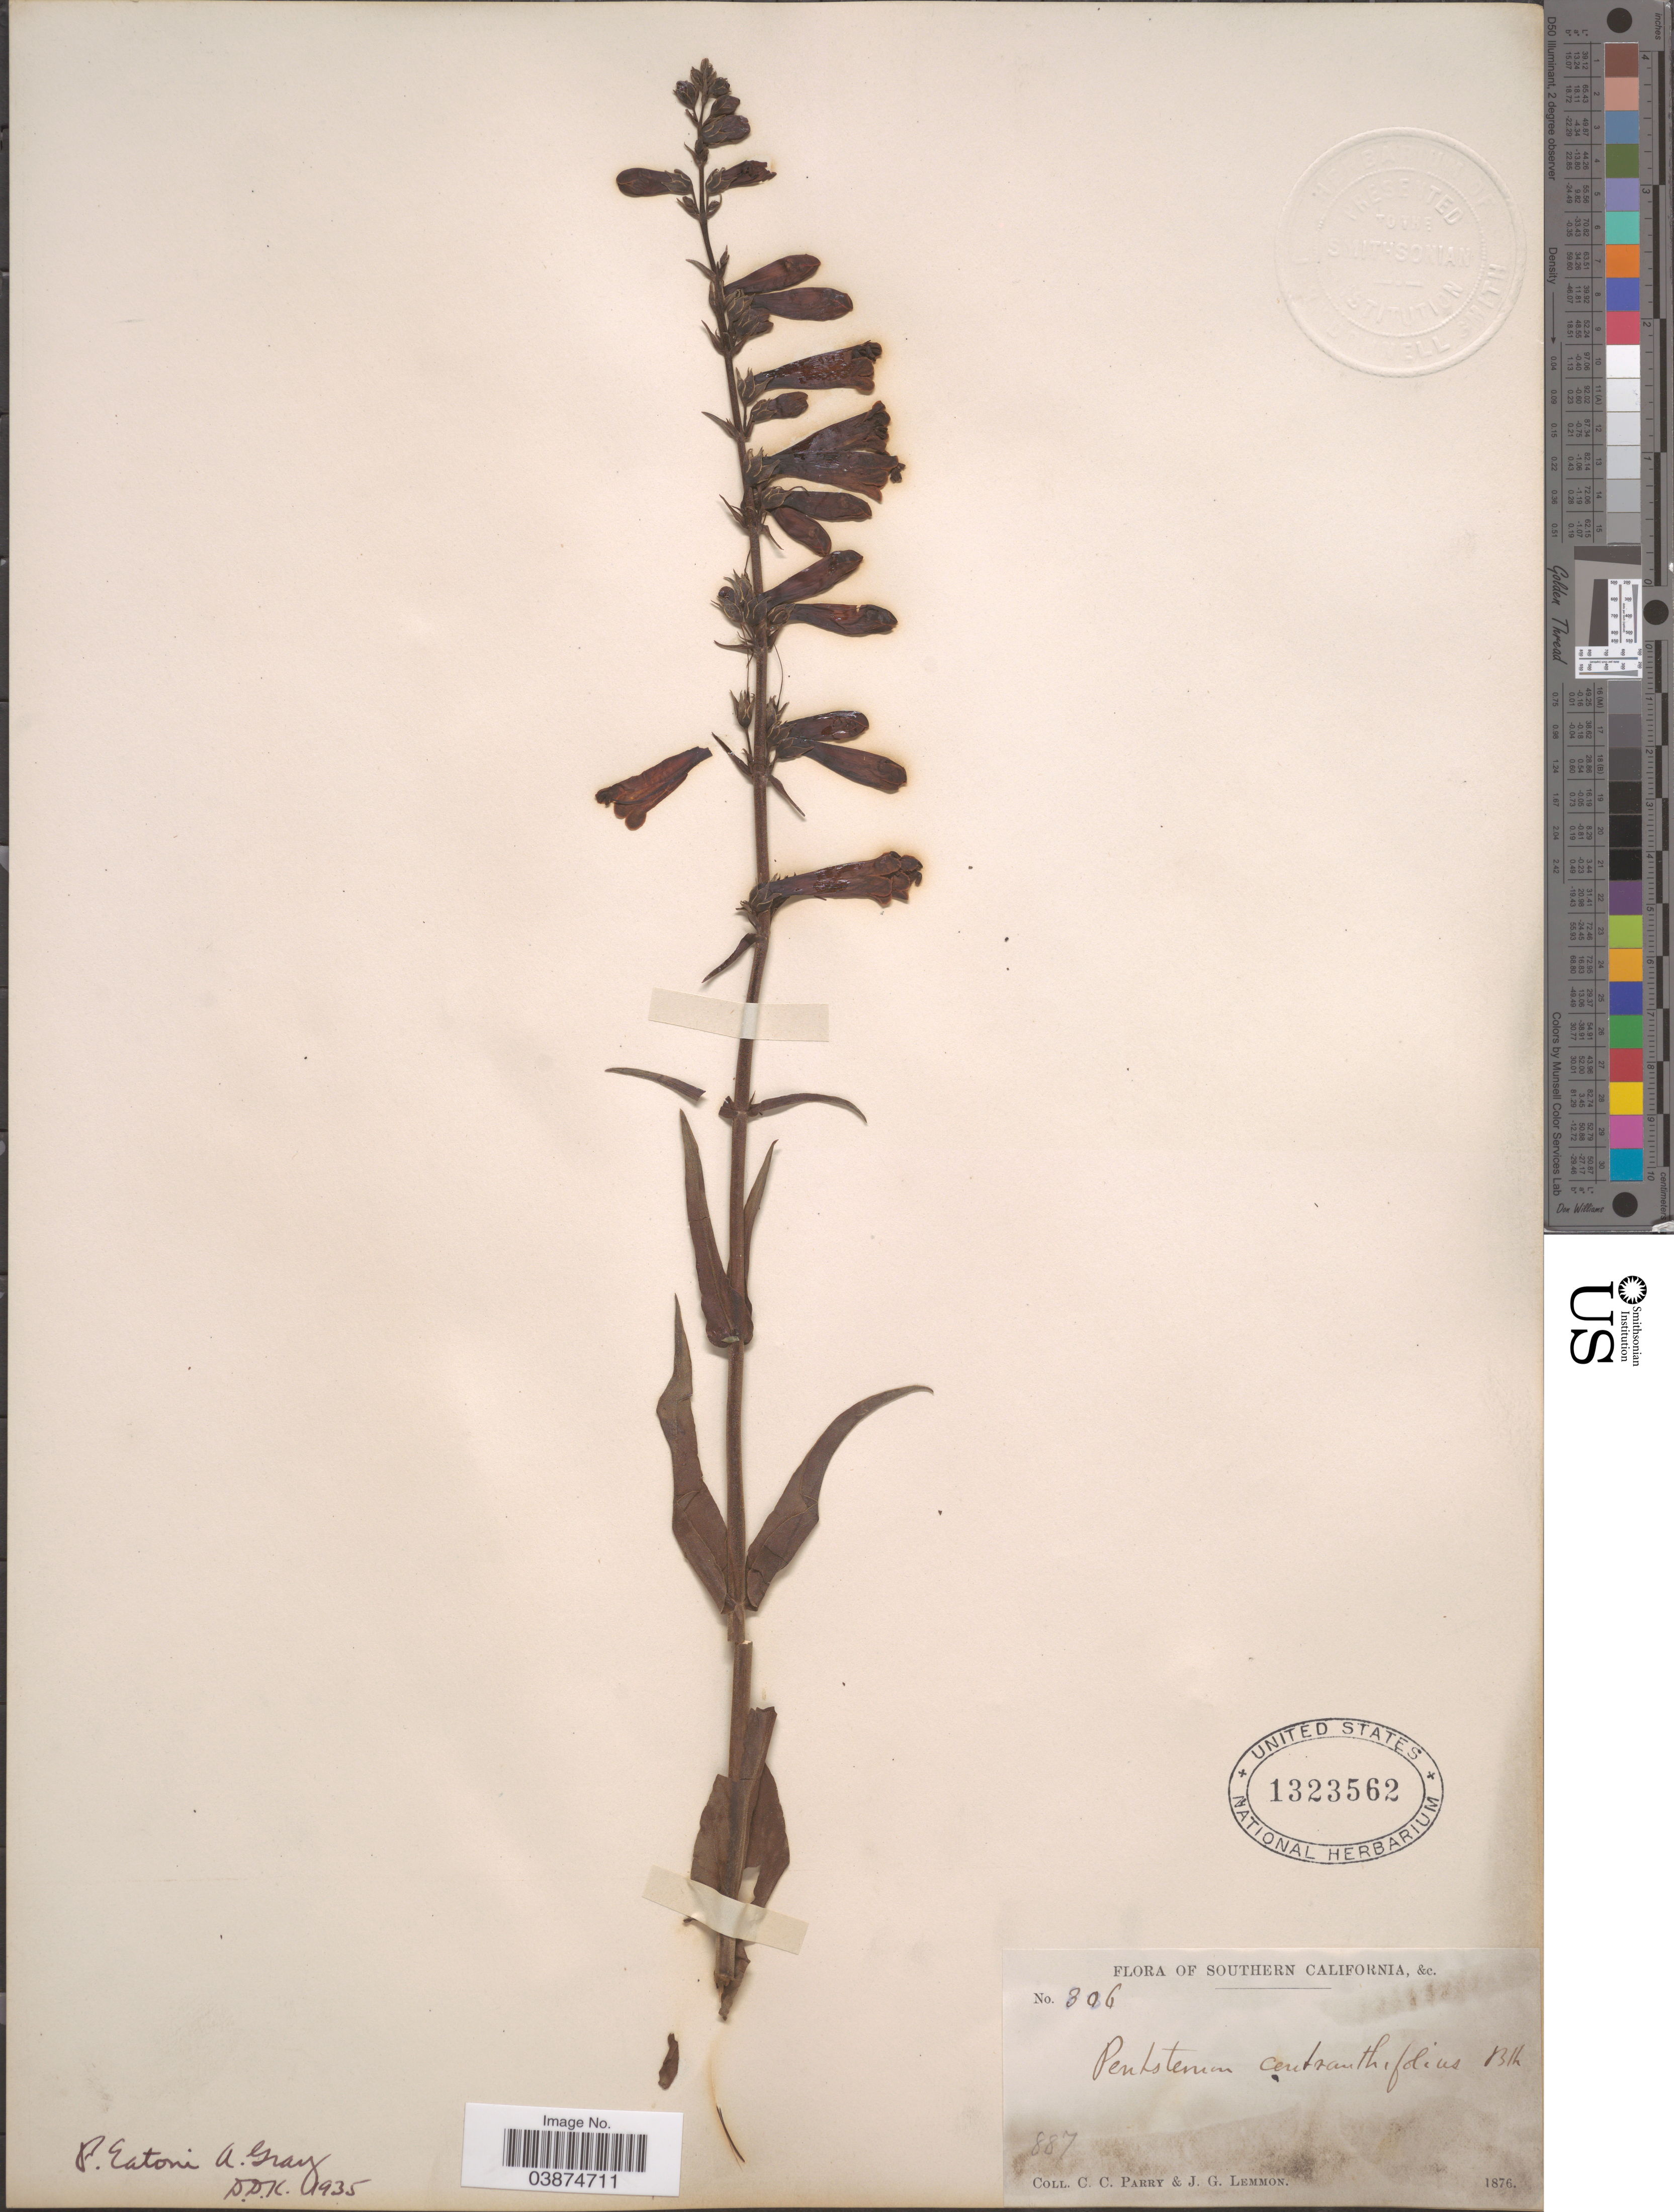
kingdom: Plantae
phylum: Tracheophyta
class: Magnoliopsida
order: Lamiales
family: Plantaginaceae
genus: Penstemon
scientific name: Penstemon eatonii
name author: A. Gray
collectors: C. C. Parry & J. Lemmon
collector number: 306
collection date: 1876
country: United States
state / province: California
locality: Southern California.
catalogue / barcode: US 1323562